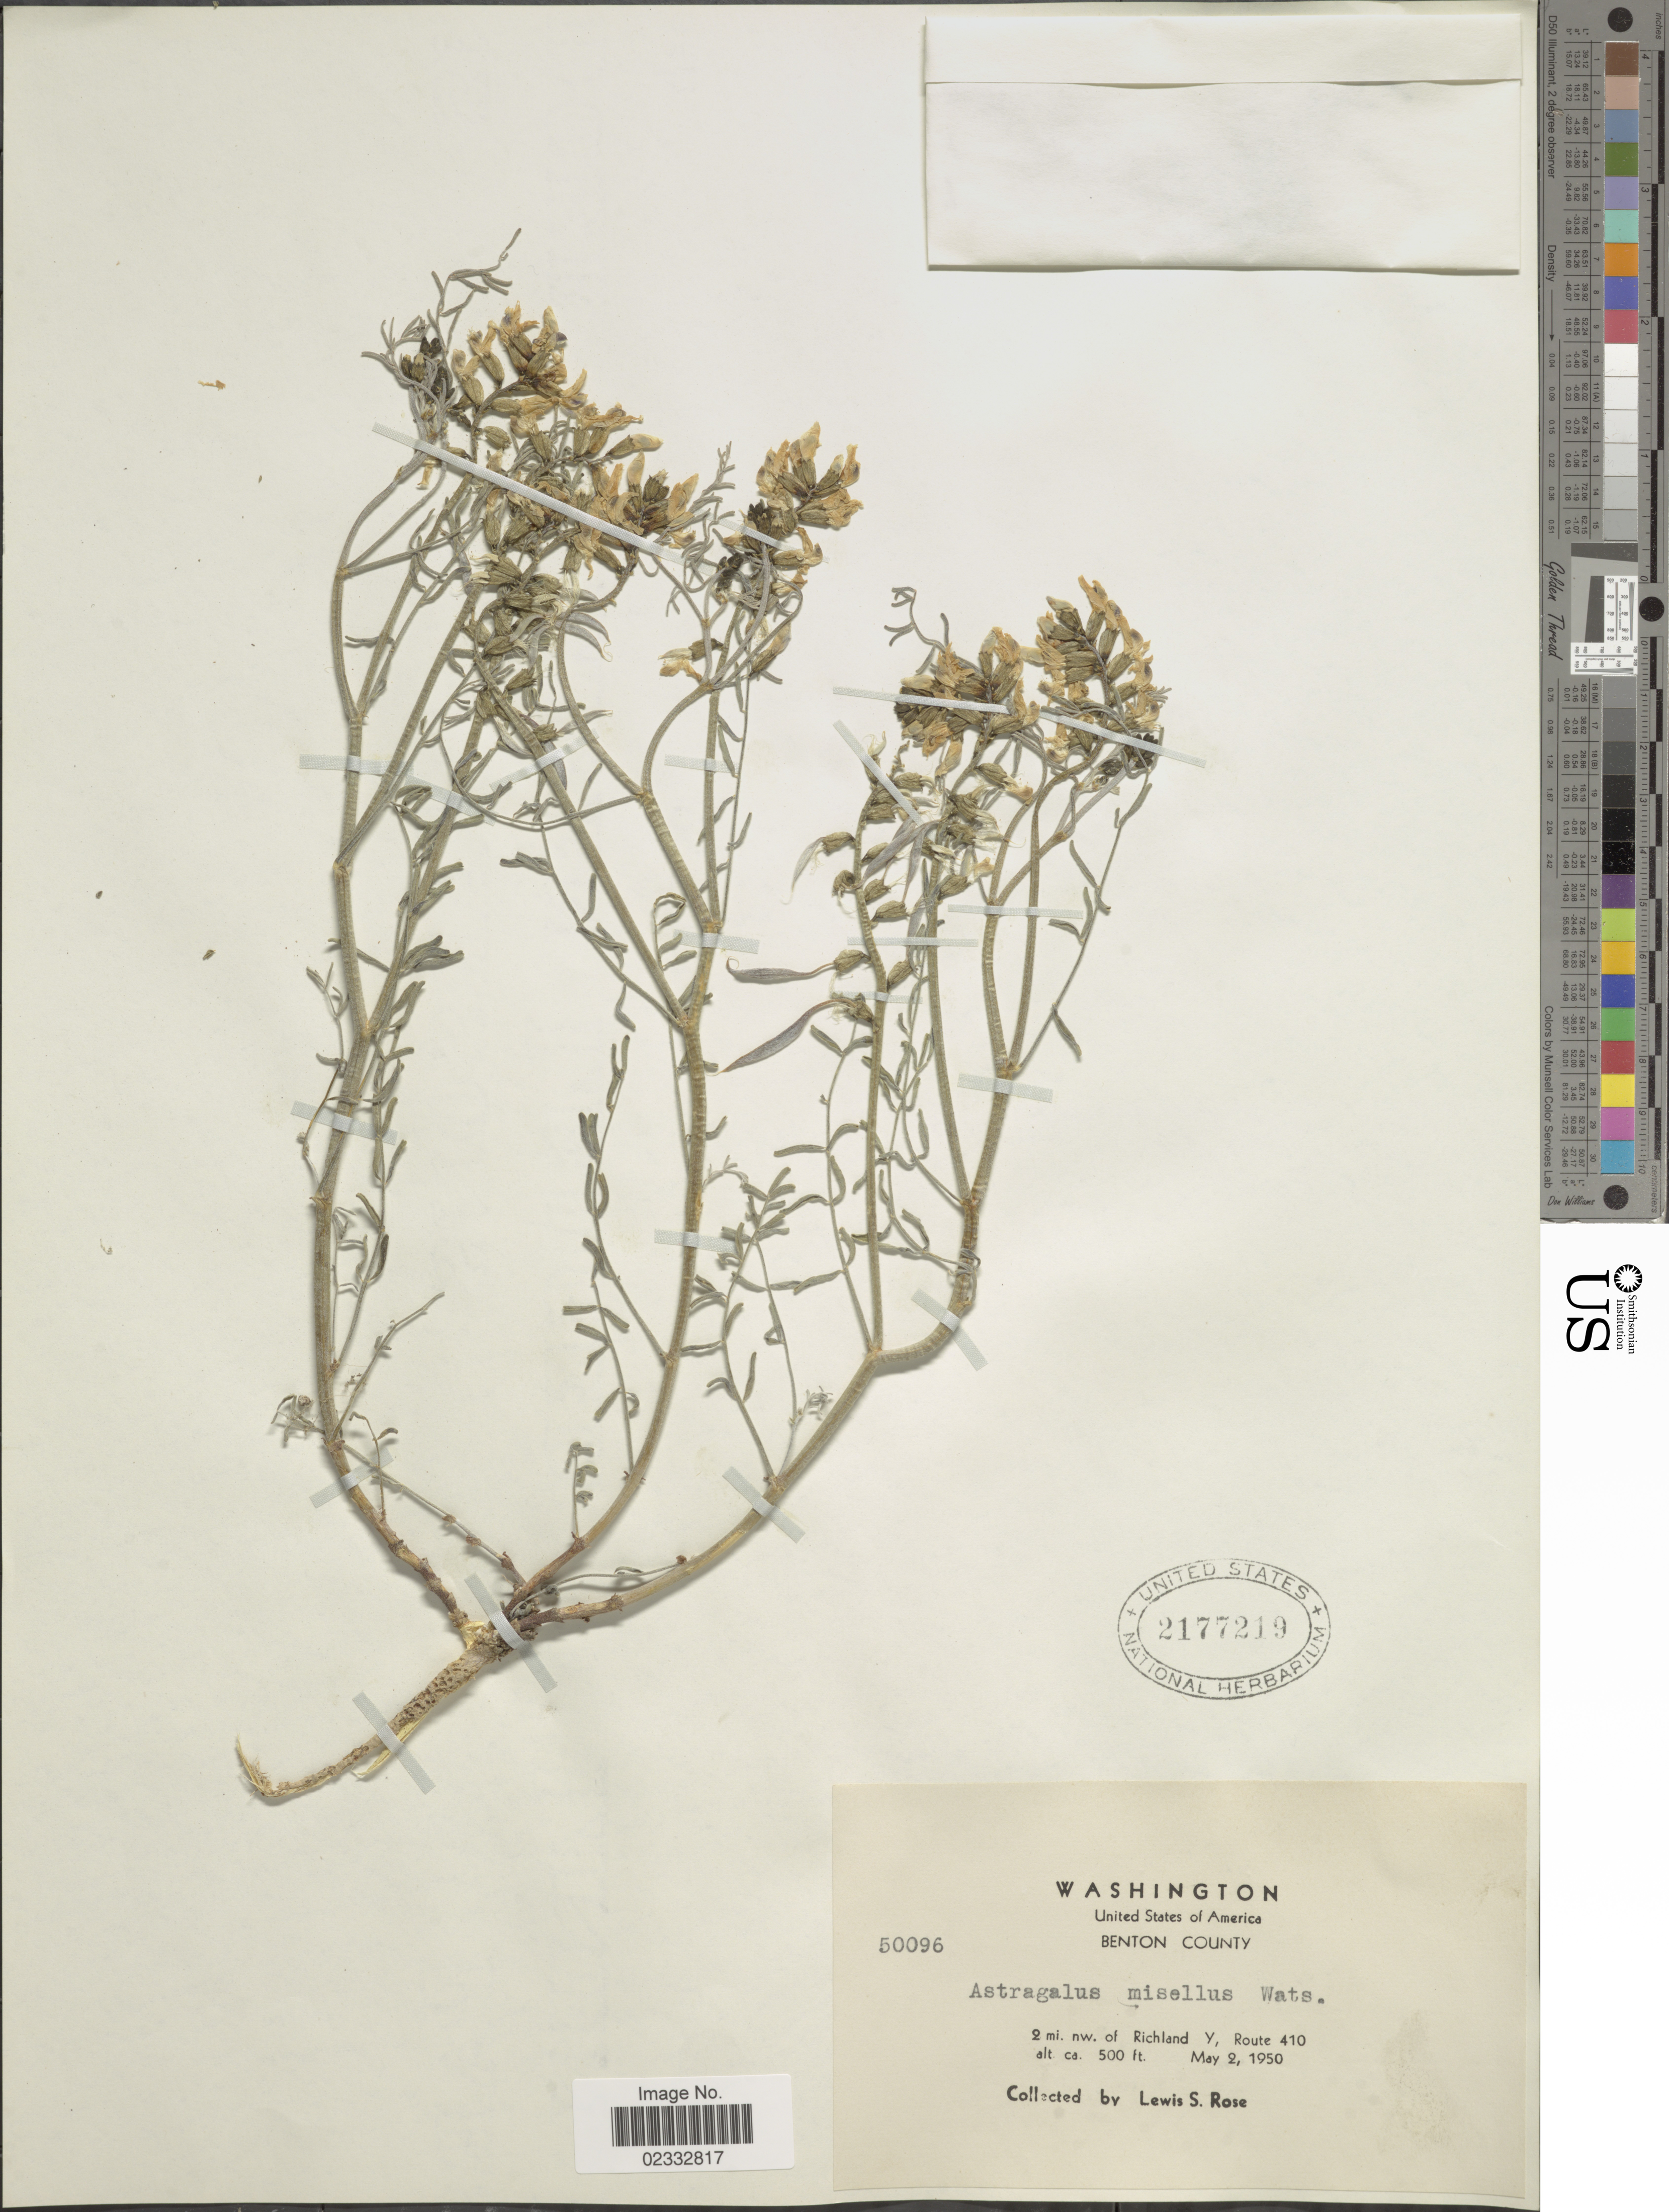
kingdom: Plantae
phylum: Tracheophyta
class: Magnoliopsida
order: Fabales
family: Fabaceae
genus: Astragalus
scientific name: Astragalus misellus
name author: S. Watson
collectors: L. S. Rose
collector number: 50096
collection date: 1950-05-02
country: United States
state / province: Washington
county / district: Benton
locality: Benton County, 2 mi. nw. of Richland Y, route 410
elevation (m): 152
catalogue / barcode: US 2177219